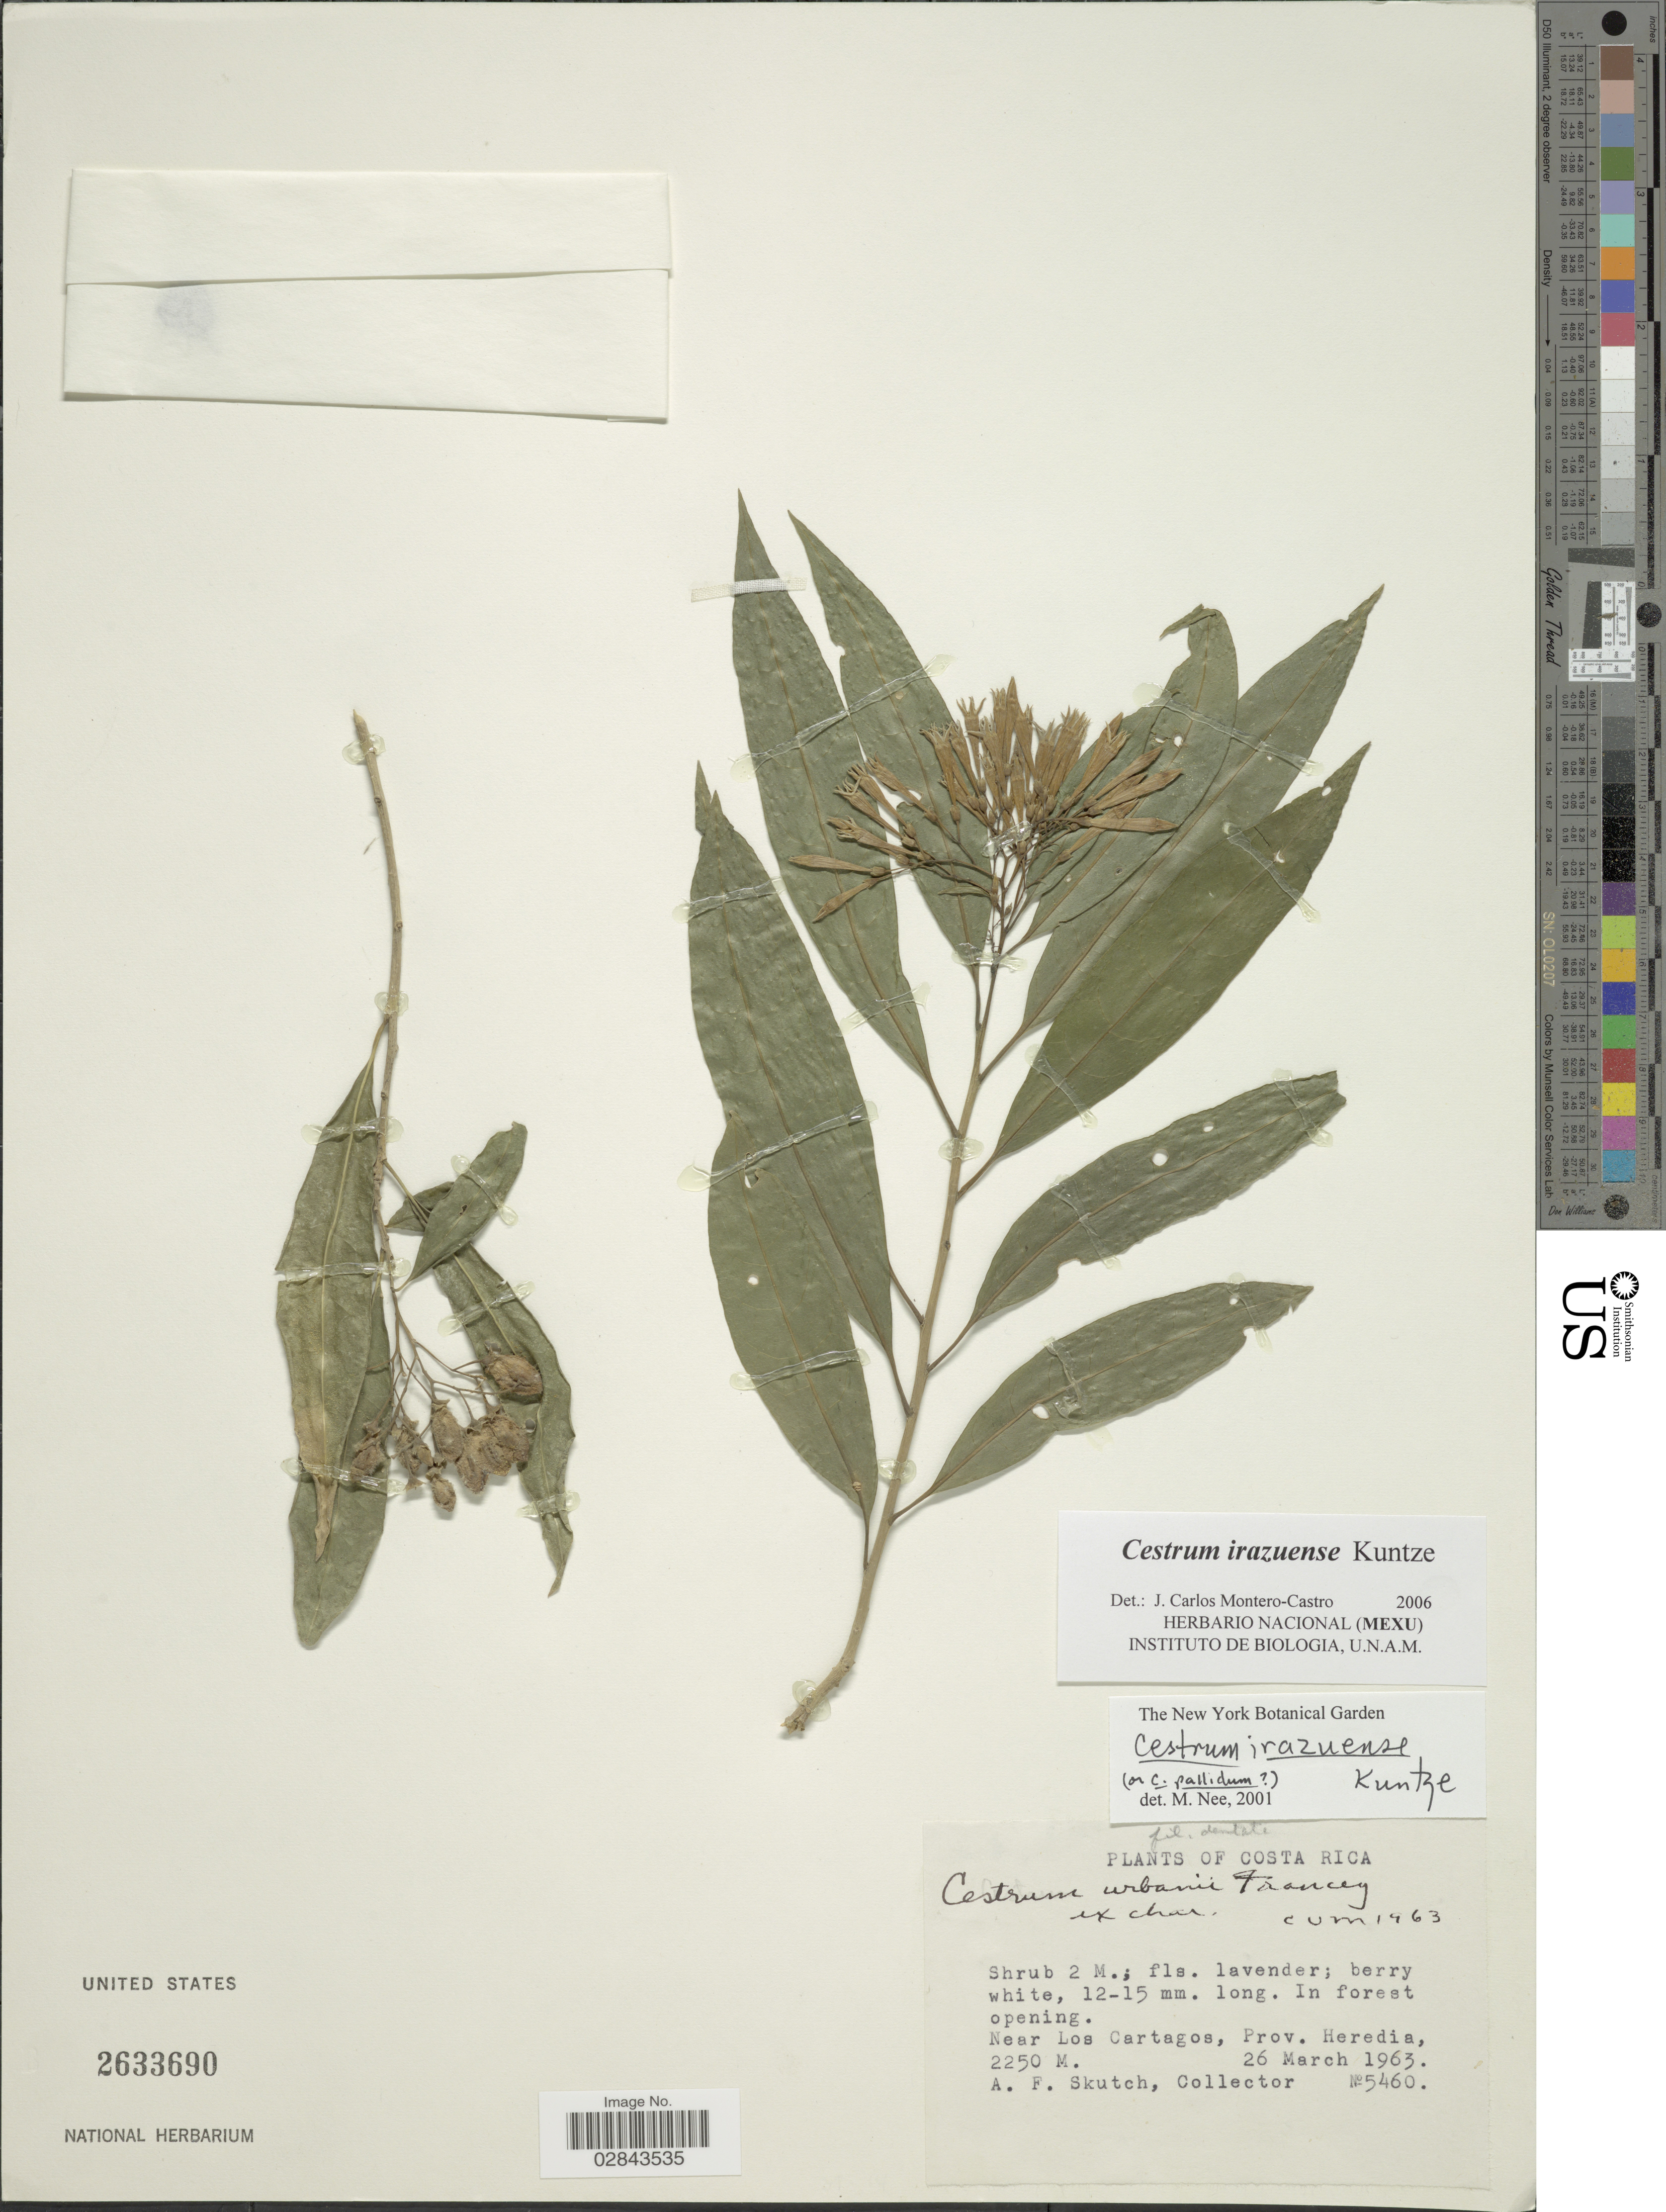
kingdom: Plantae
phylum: Tracheophyta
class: Magnoliopsida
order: Solanales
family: Solanaceae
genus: Cestrum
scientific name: Cestrum irazuense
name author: Kuntze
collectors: A. F. Skutch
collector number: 5460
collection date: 1963-03-26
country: Costa Rica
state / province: Heredia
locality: Near Los Cartagos, Prov. Heredia.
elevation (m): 2250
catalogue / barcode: US 2633690